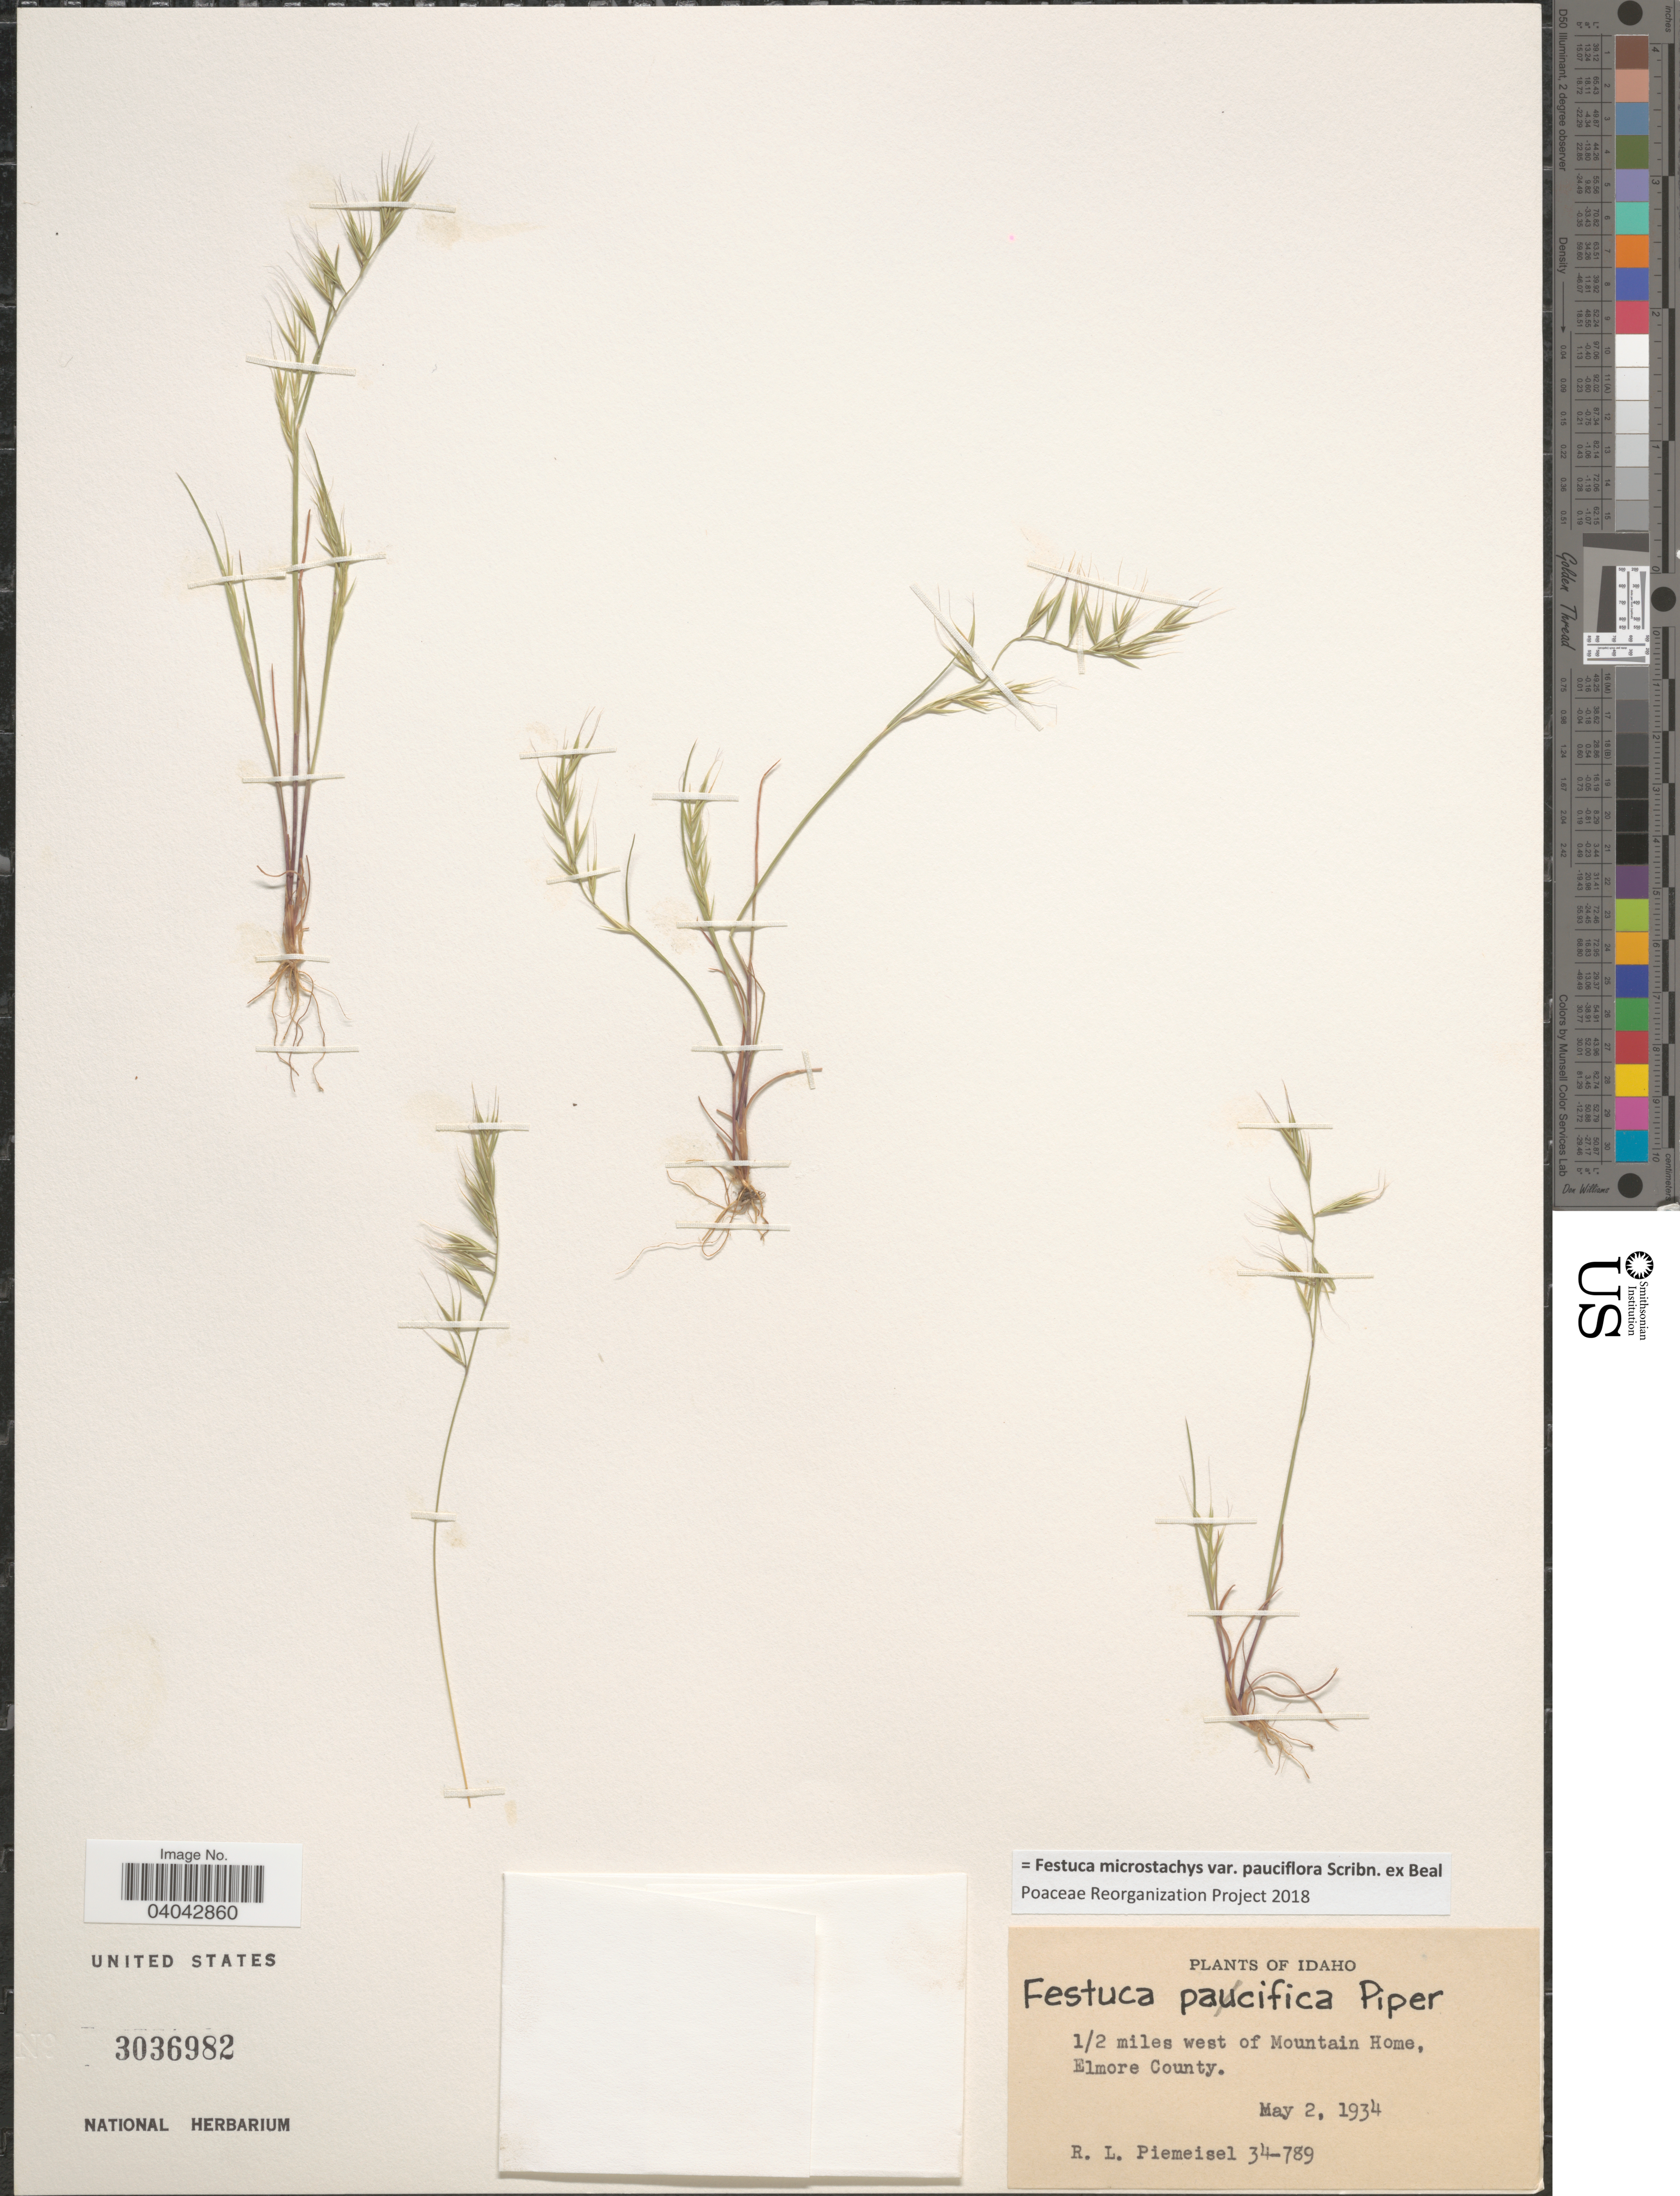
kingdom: Plantae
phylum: Tracheophyta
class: Liliopsida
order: Poales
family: Poaceae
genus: Festuca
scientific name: Festuca microstachys var. pauciflora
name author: Scribn. ex W.J. Beal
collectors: R. L. Piemeisel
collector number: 34-789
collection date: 1934-05-02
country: United States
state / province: Idaho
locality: ½ miles west of Mountain Home, Elmore County.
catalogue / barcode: US 3036982